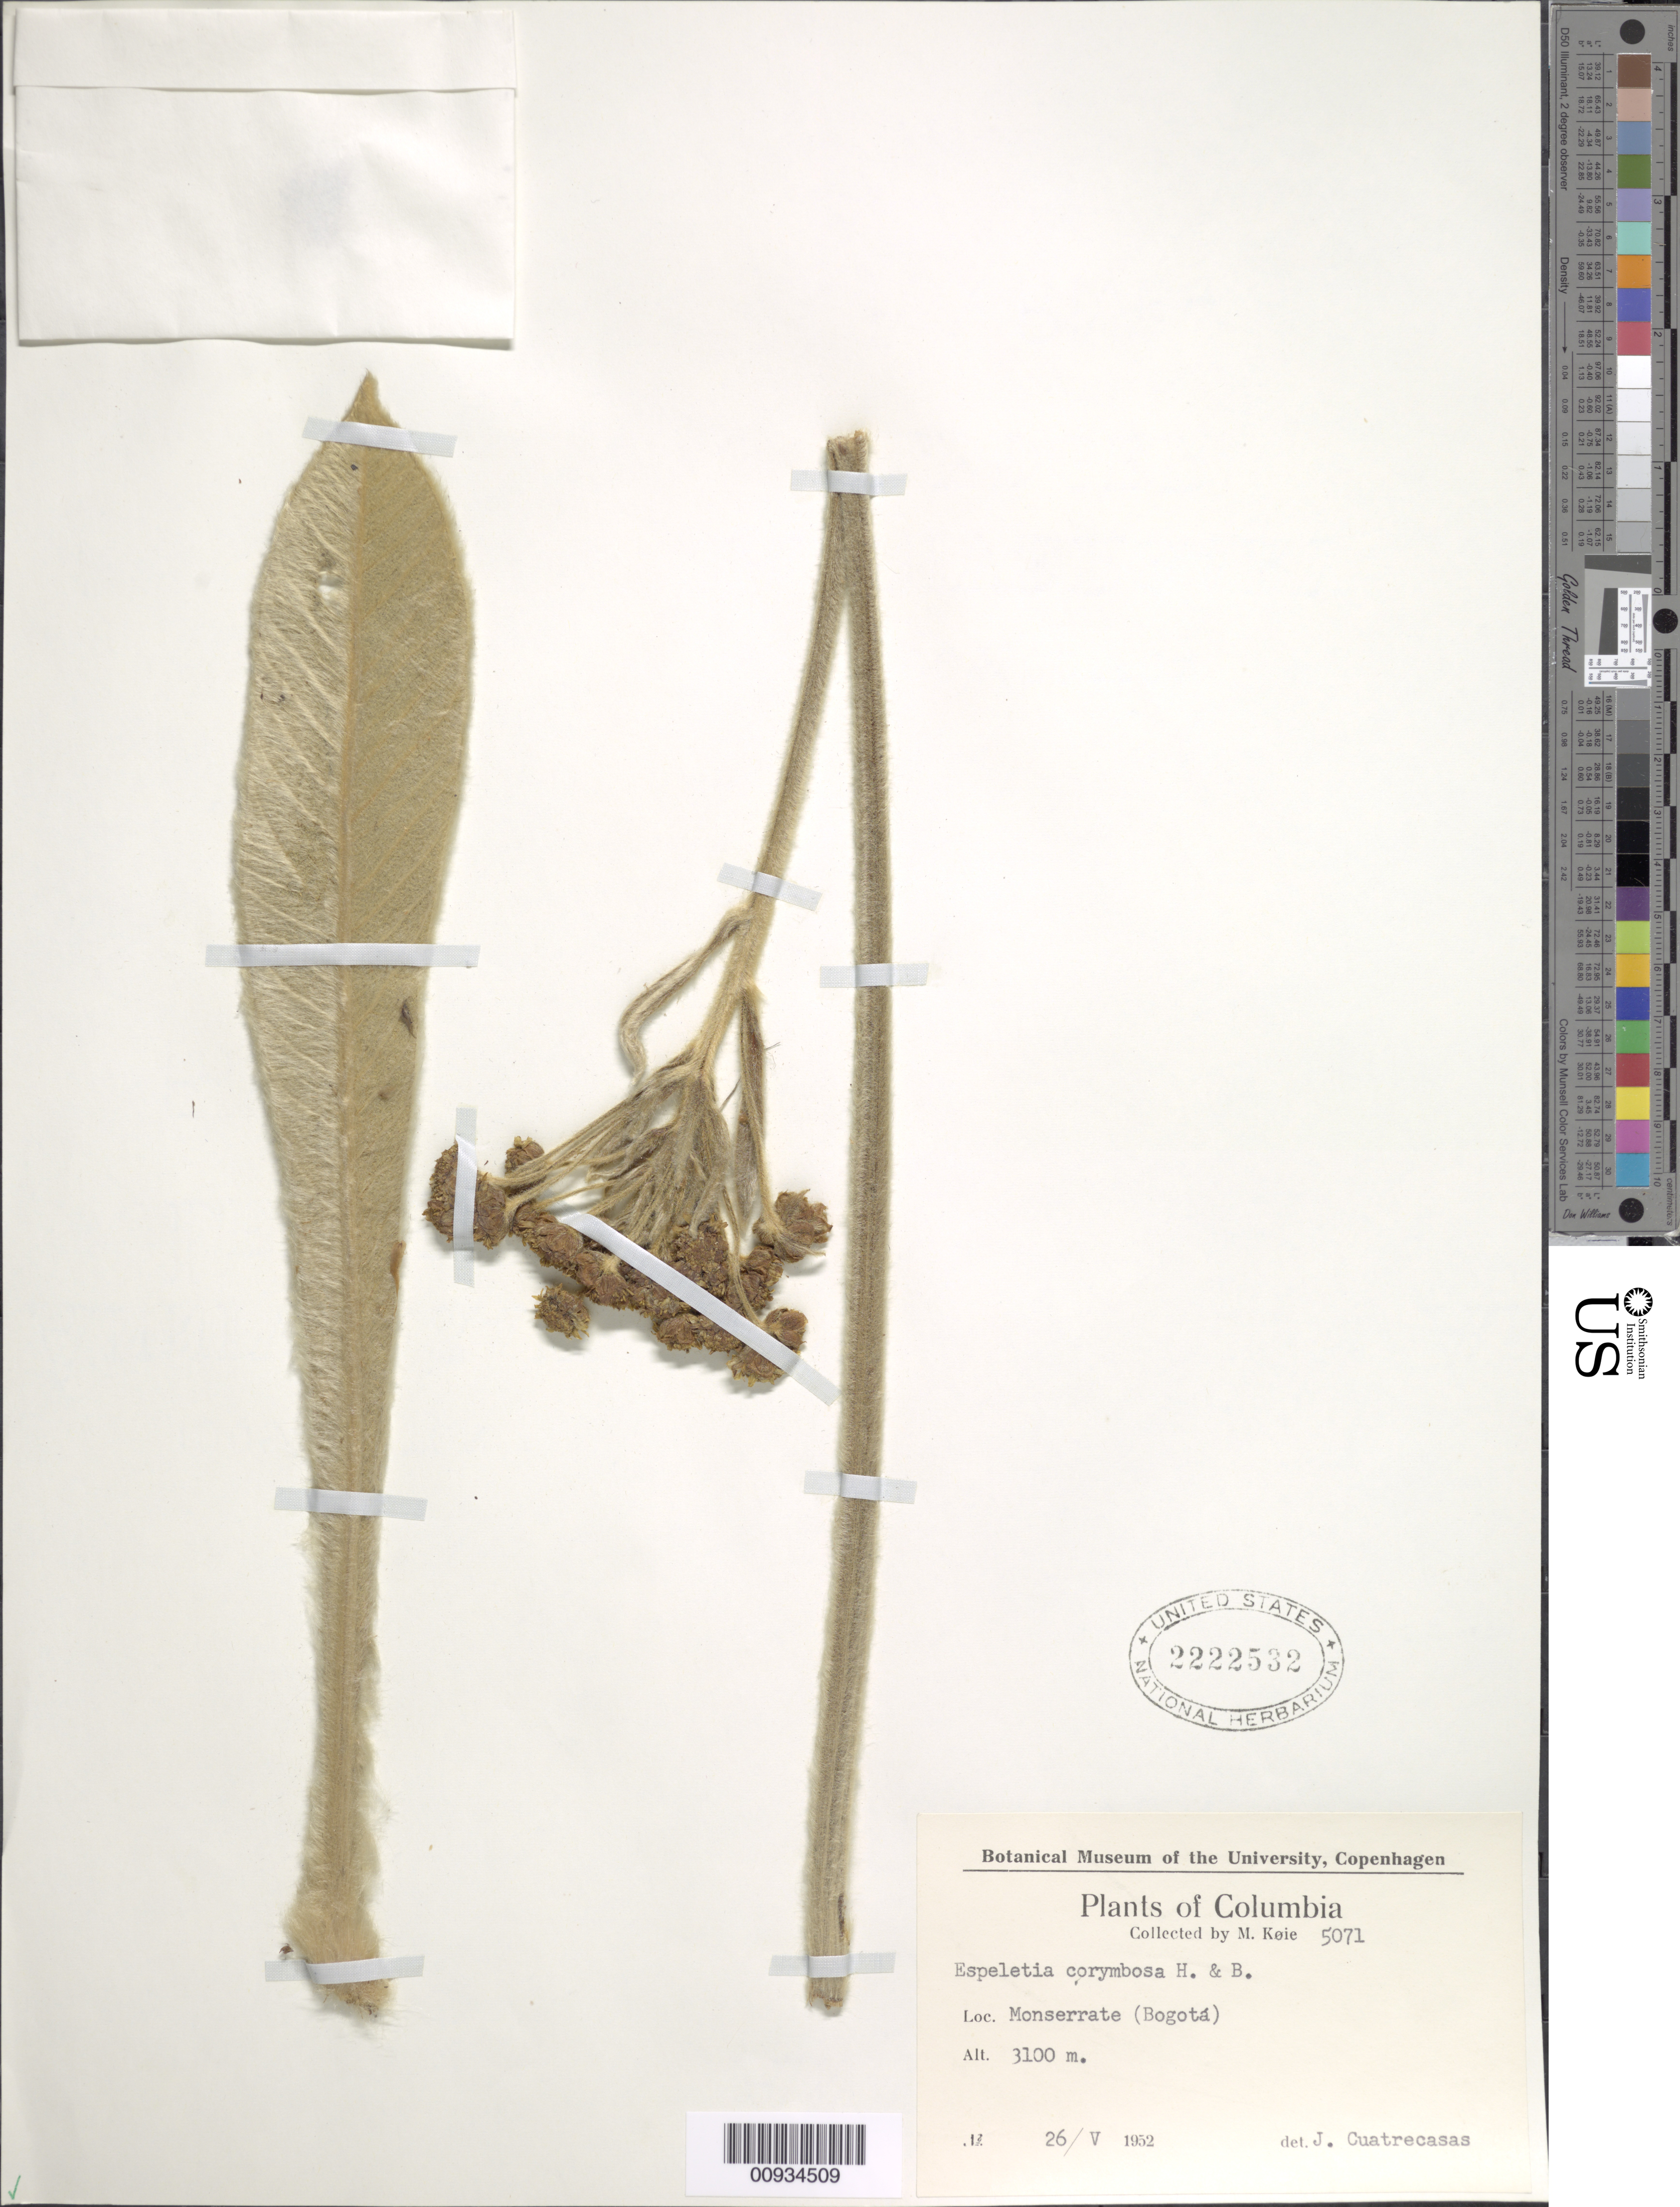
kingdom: Plantae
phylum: Tracheophyta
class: Magnoliopsida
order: Asterales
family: Asteraceae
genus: Espeletiopsis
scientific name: Espeletiopsis corymbosa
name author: (Humb. & Bonpl.) Cuatrec.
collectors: M. Köie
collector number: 5071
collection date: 1952-05-26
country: Colombia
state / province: Cundinamarca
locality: Monserrate (Bogotá).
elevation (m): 3100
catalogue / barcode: US 2222532